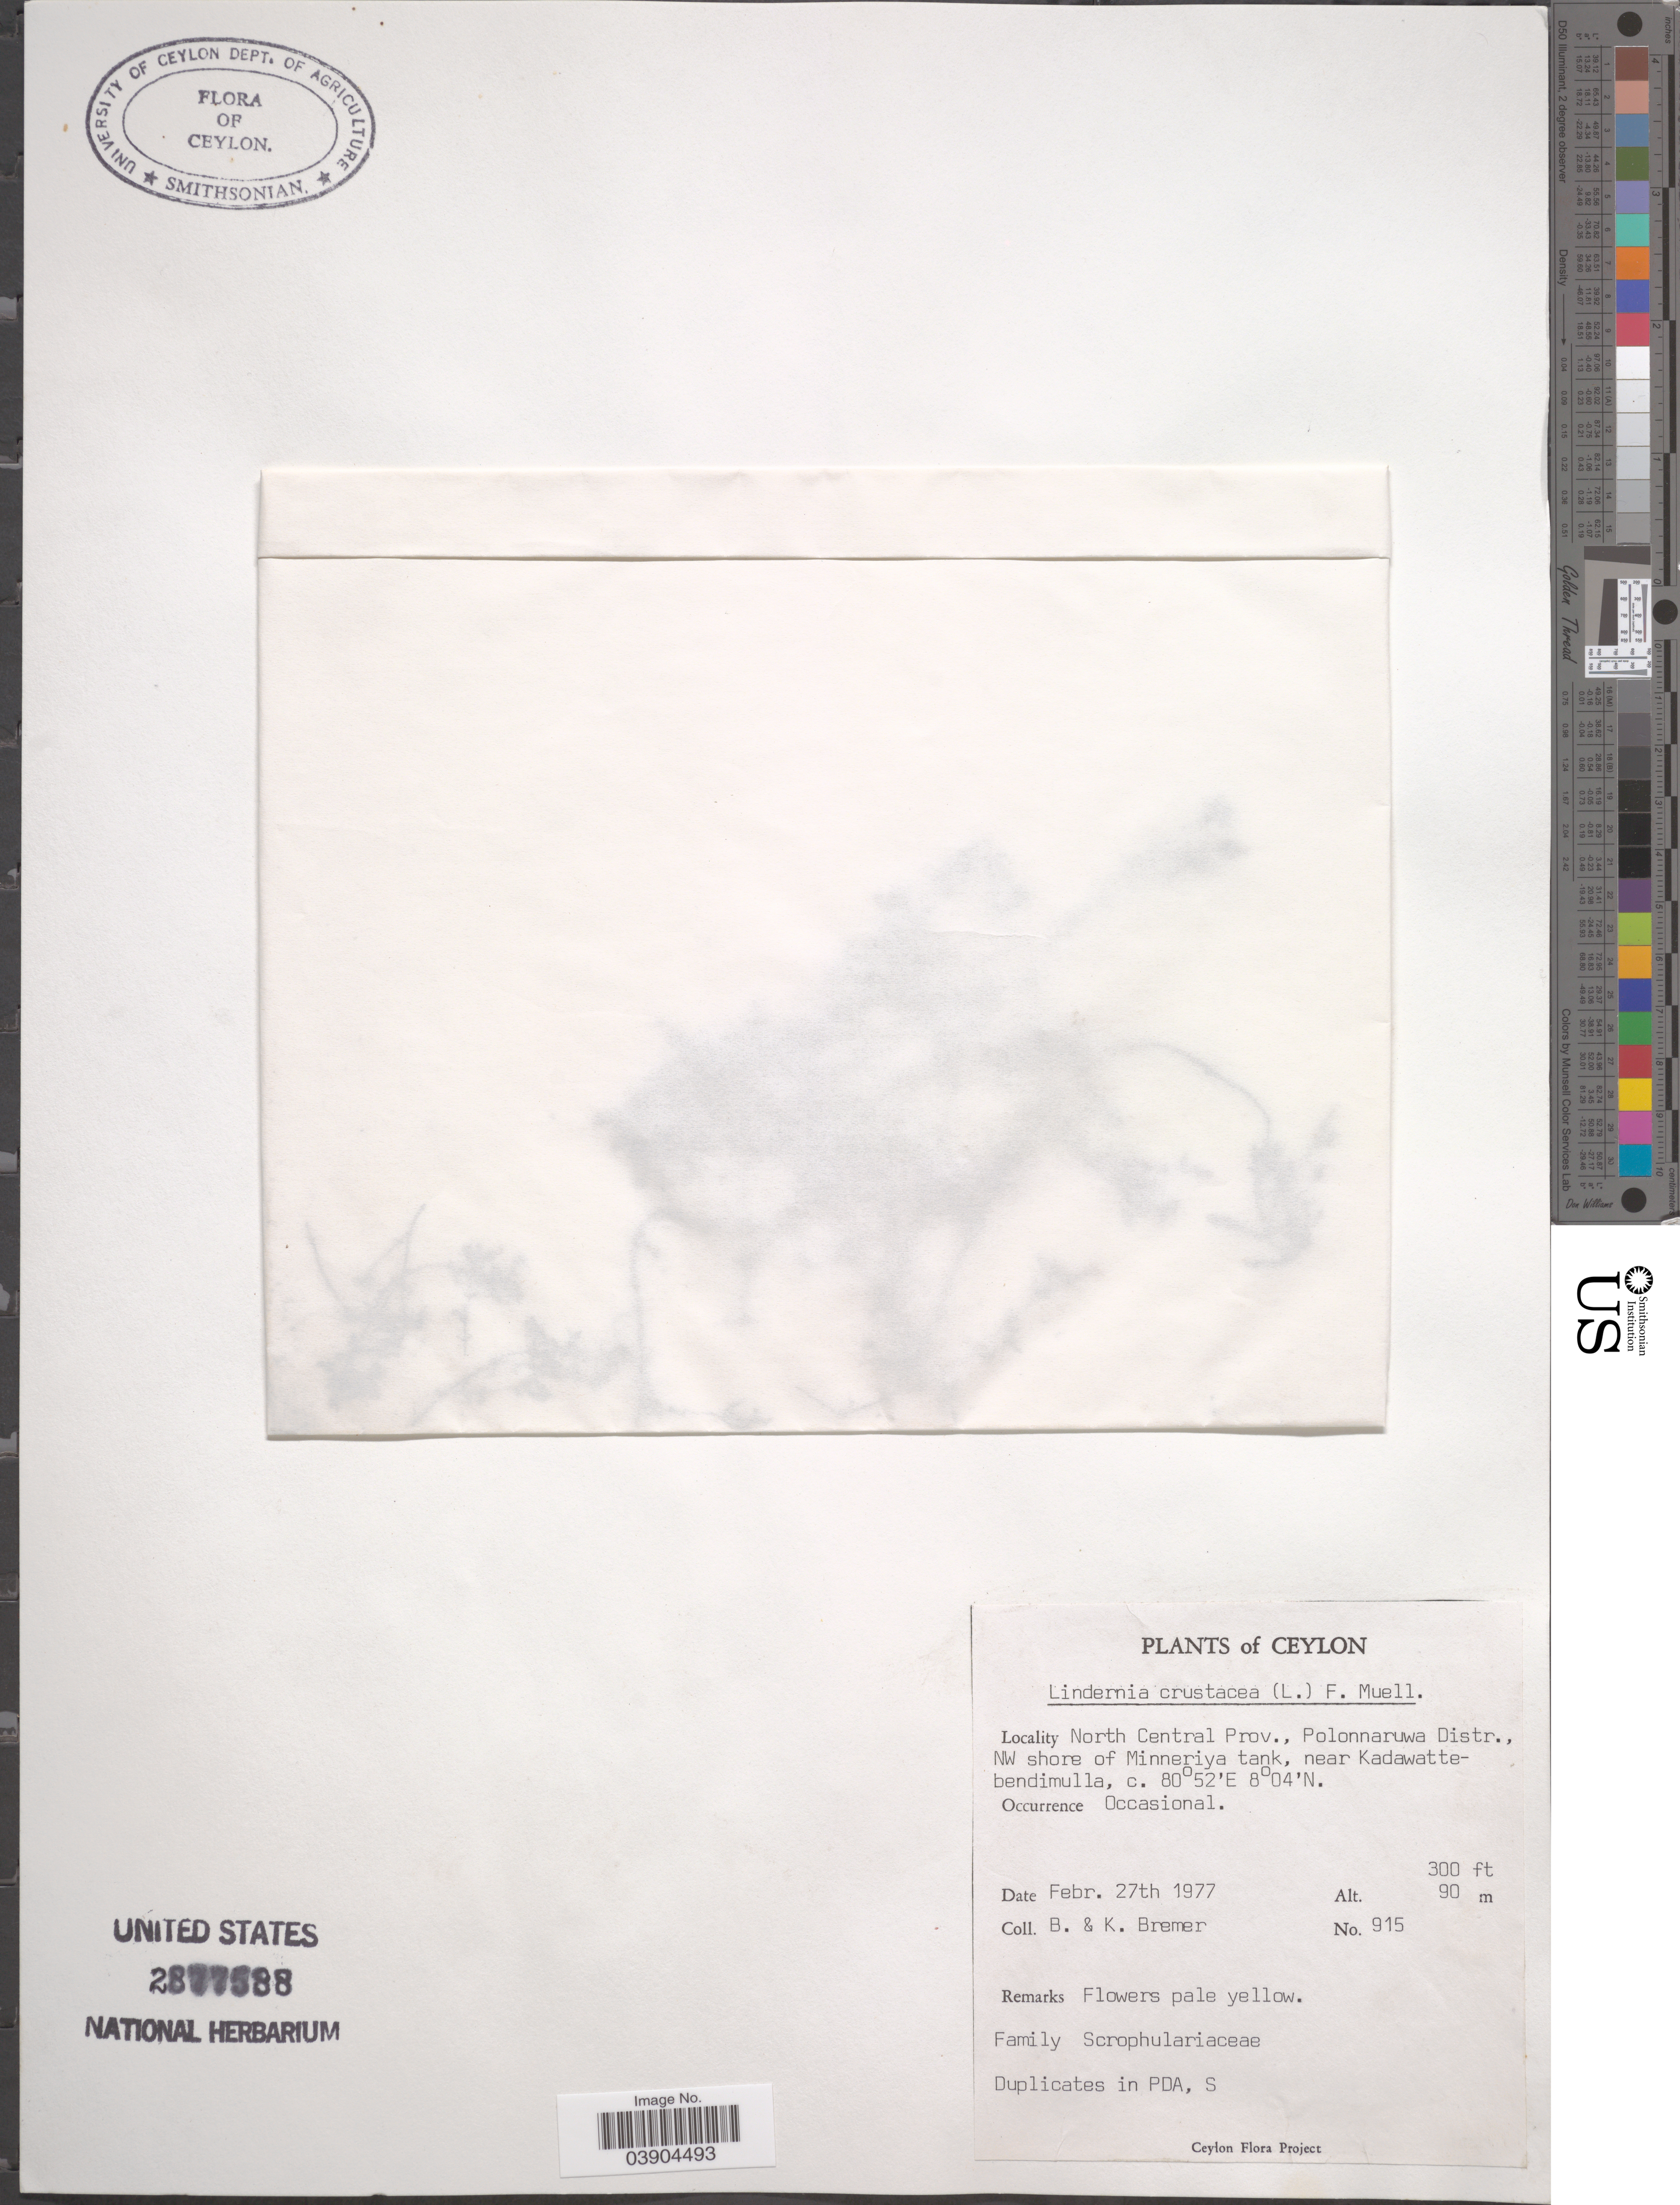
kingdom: Plantae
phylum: Tracheophyta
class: Magnoliopsida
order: Lamiales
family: Linderniaceae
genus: Lindernia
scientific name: Lindernia crustacea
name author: (L.) F. Muell.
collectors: B. Bremer & K. Bremer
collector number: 915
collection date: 1977-02-27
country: Sri Lanka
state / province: North Central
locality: Ceylon. Polonnaruwa Distr., NW shore of Minneriya tank, near Kadawattebendimulla.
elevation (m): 91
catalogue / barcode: US 2877588